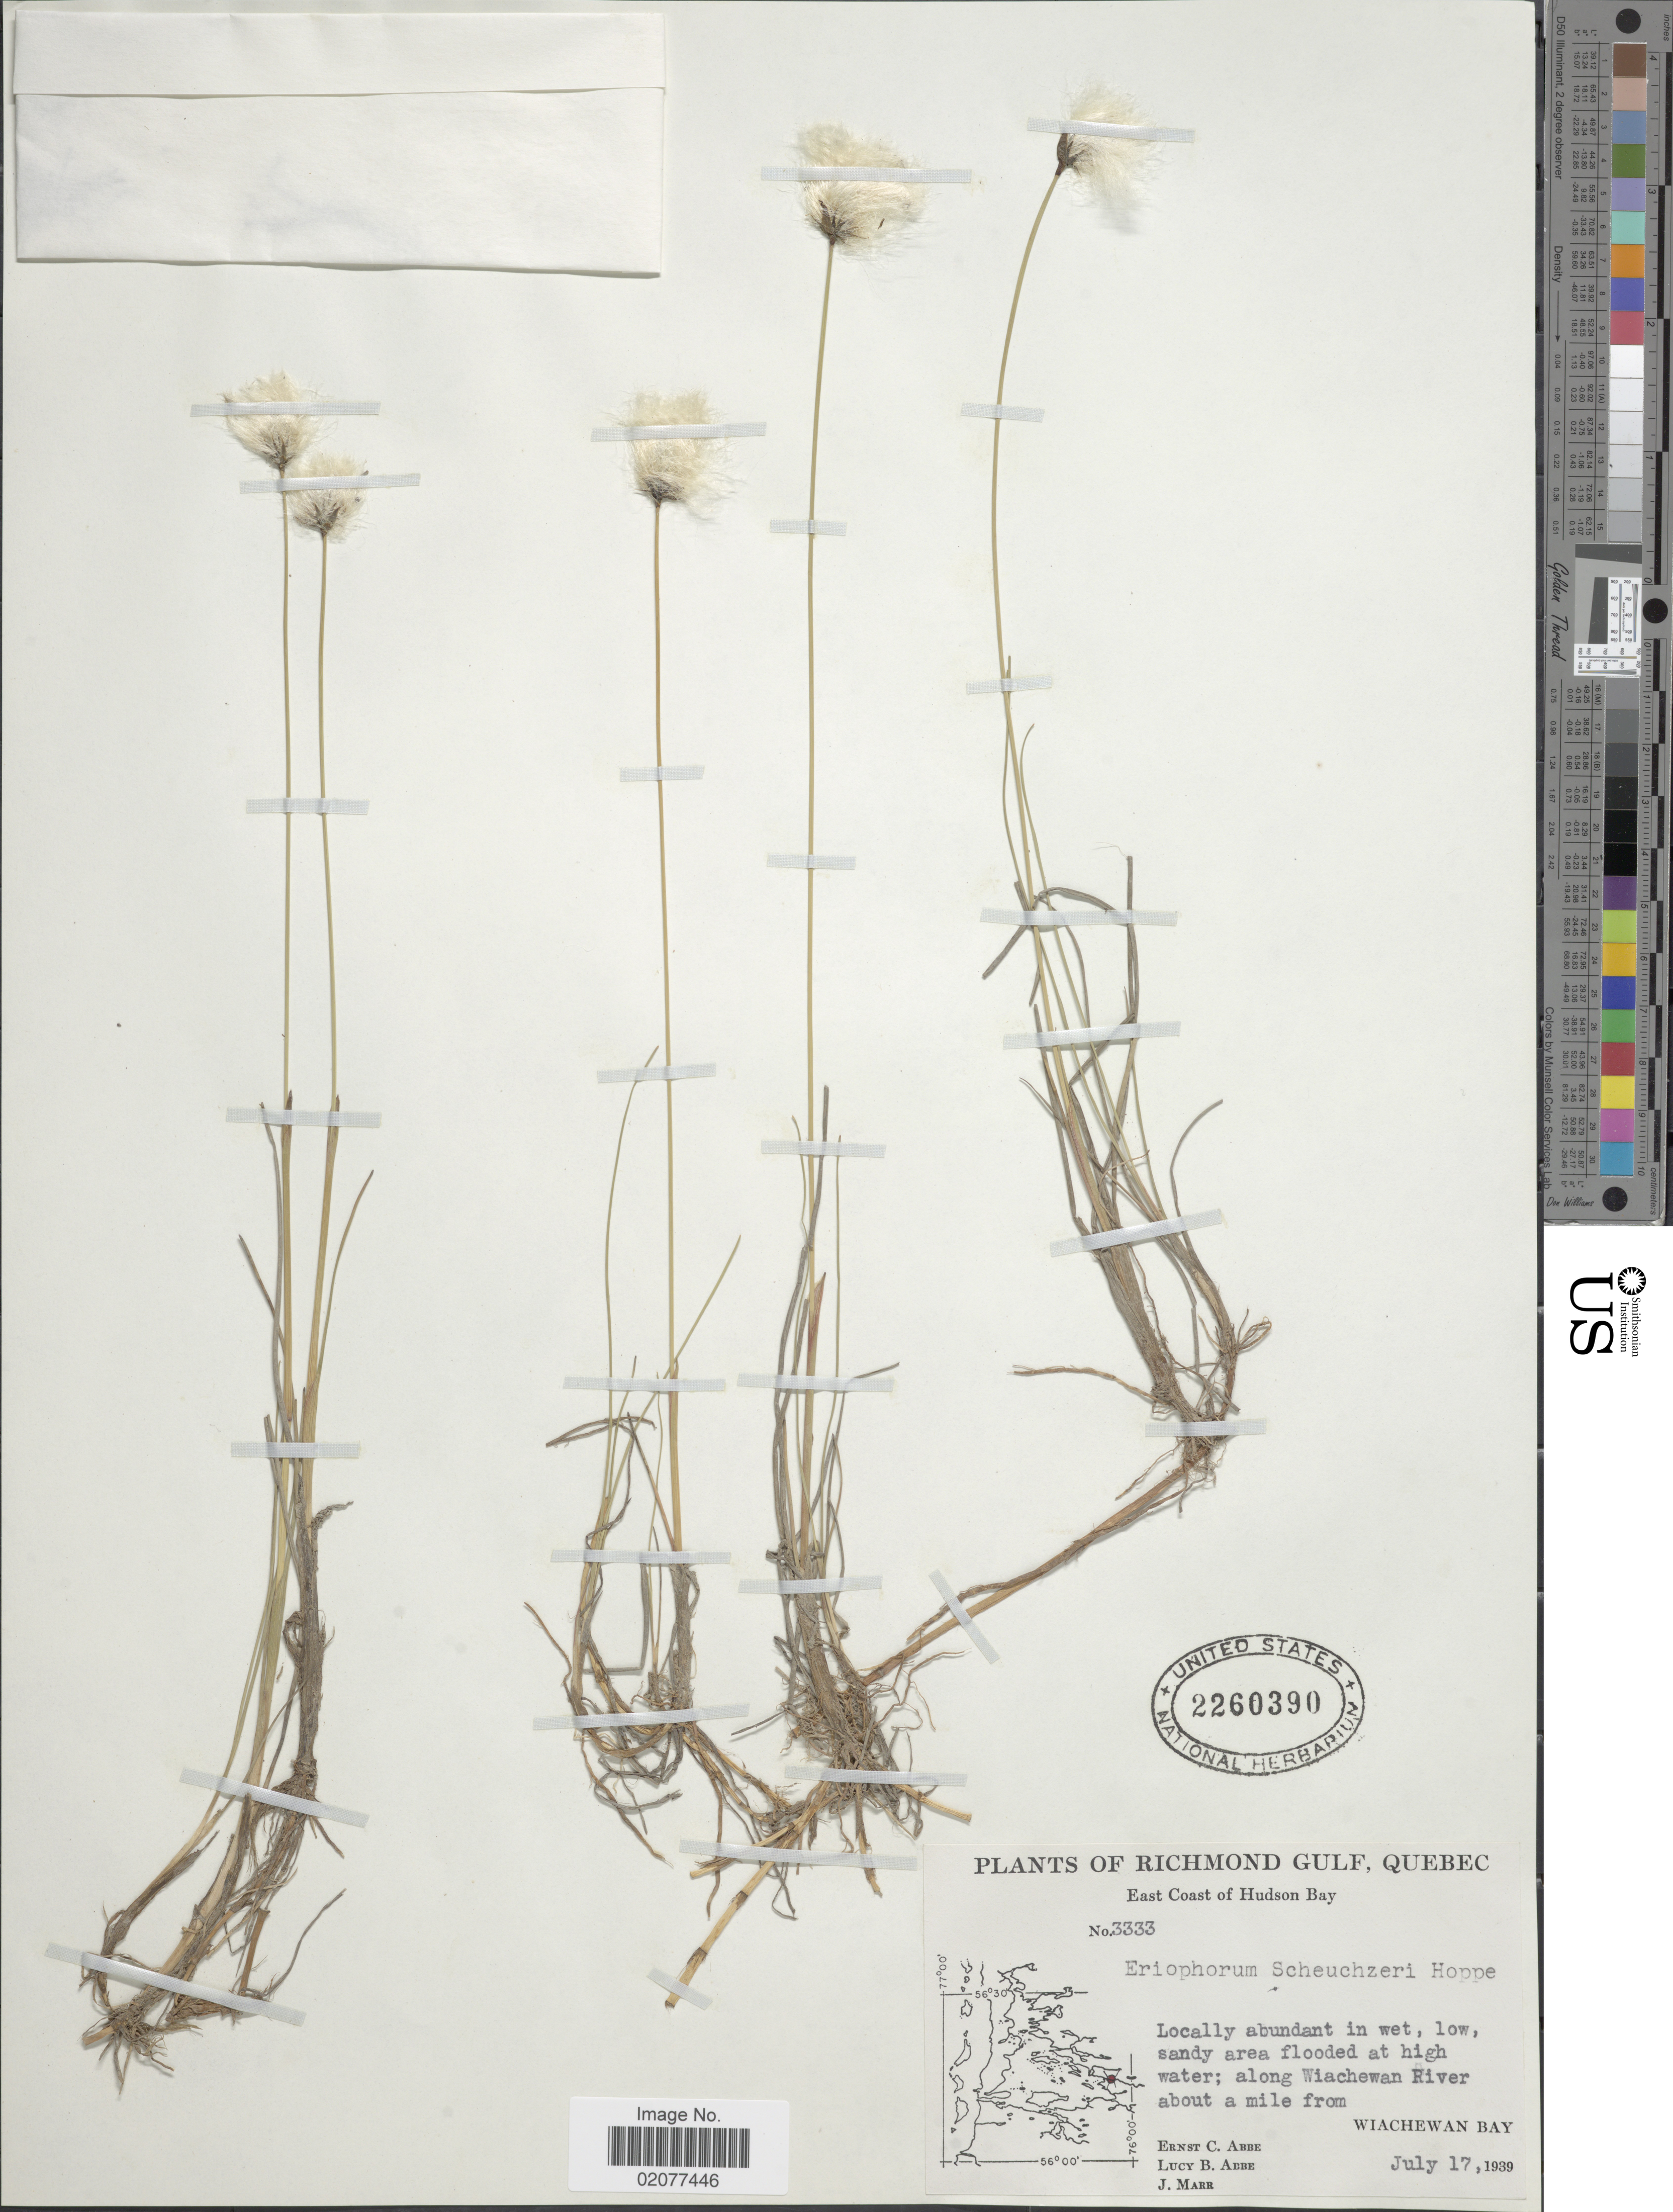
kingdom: Plantae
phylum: Tracheophyta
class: Liliopsida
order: Poales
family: Cyperaceae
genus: Eriophorum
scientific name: Eriophorum scheuchzeri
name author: Hoppe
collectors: E. C. Abbe, L. B. Abbe & J. Marr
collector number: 3333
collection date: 1939-07-17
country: Canada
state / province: Quebec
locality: Richmond Gulf, Quebec. Along Wiachewan River about a mile fromn Wiachewan Bay.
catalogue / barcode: US 2260390